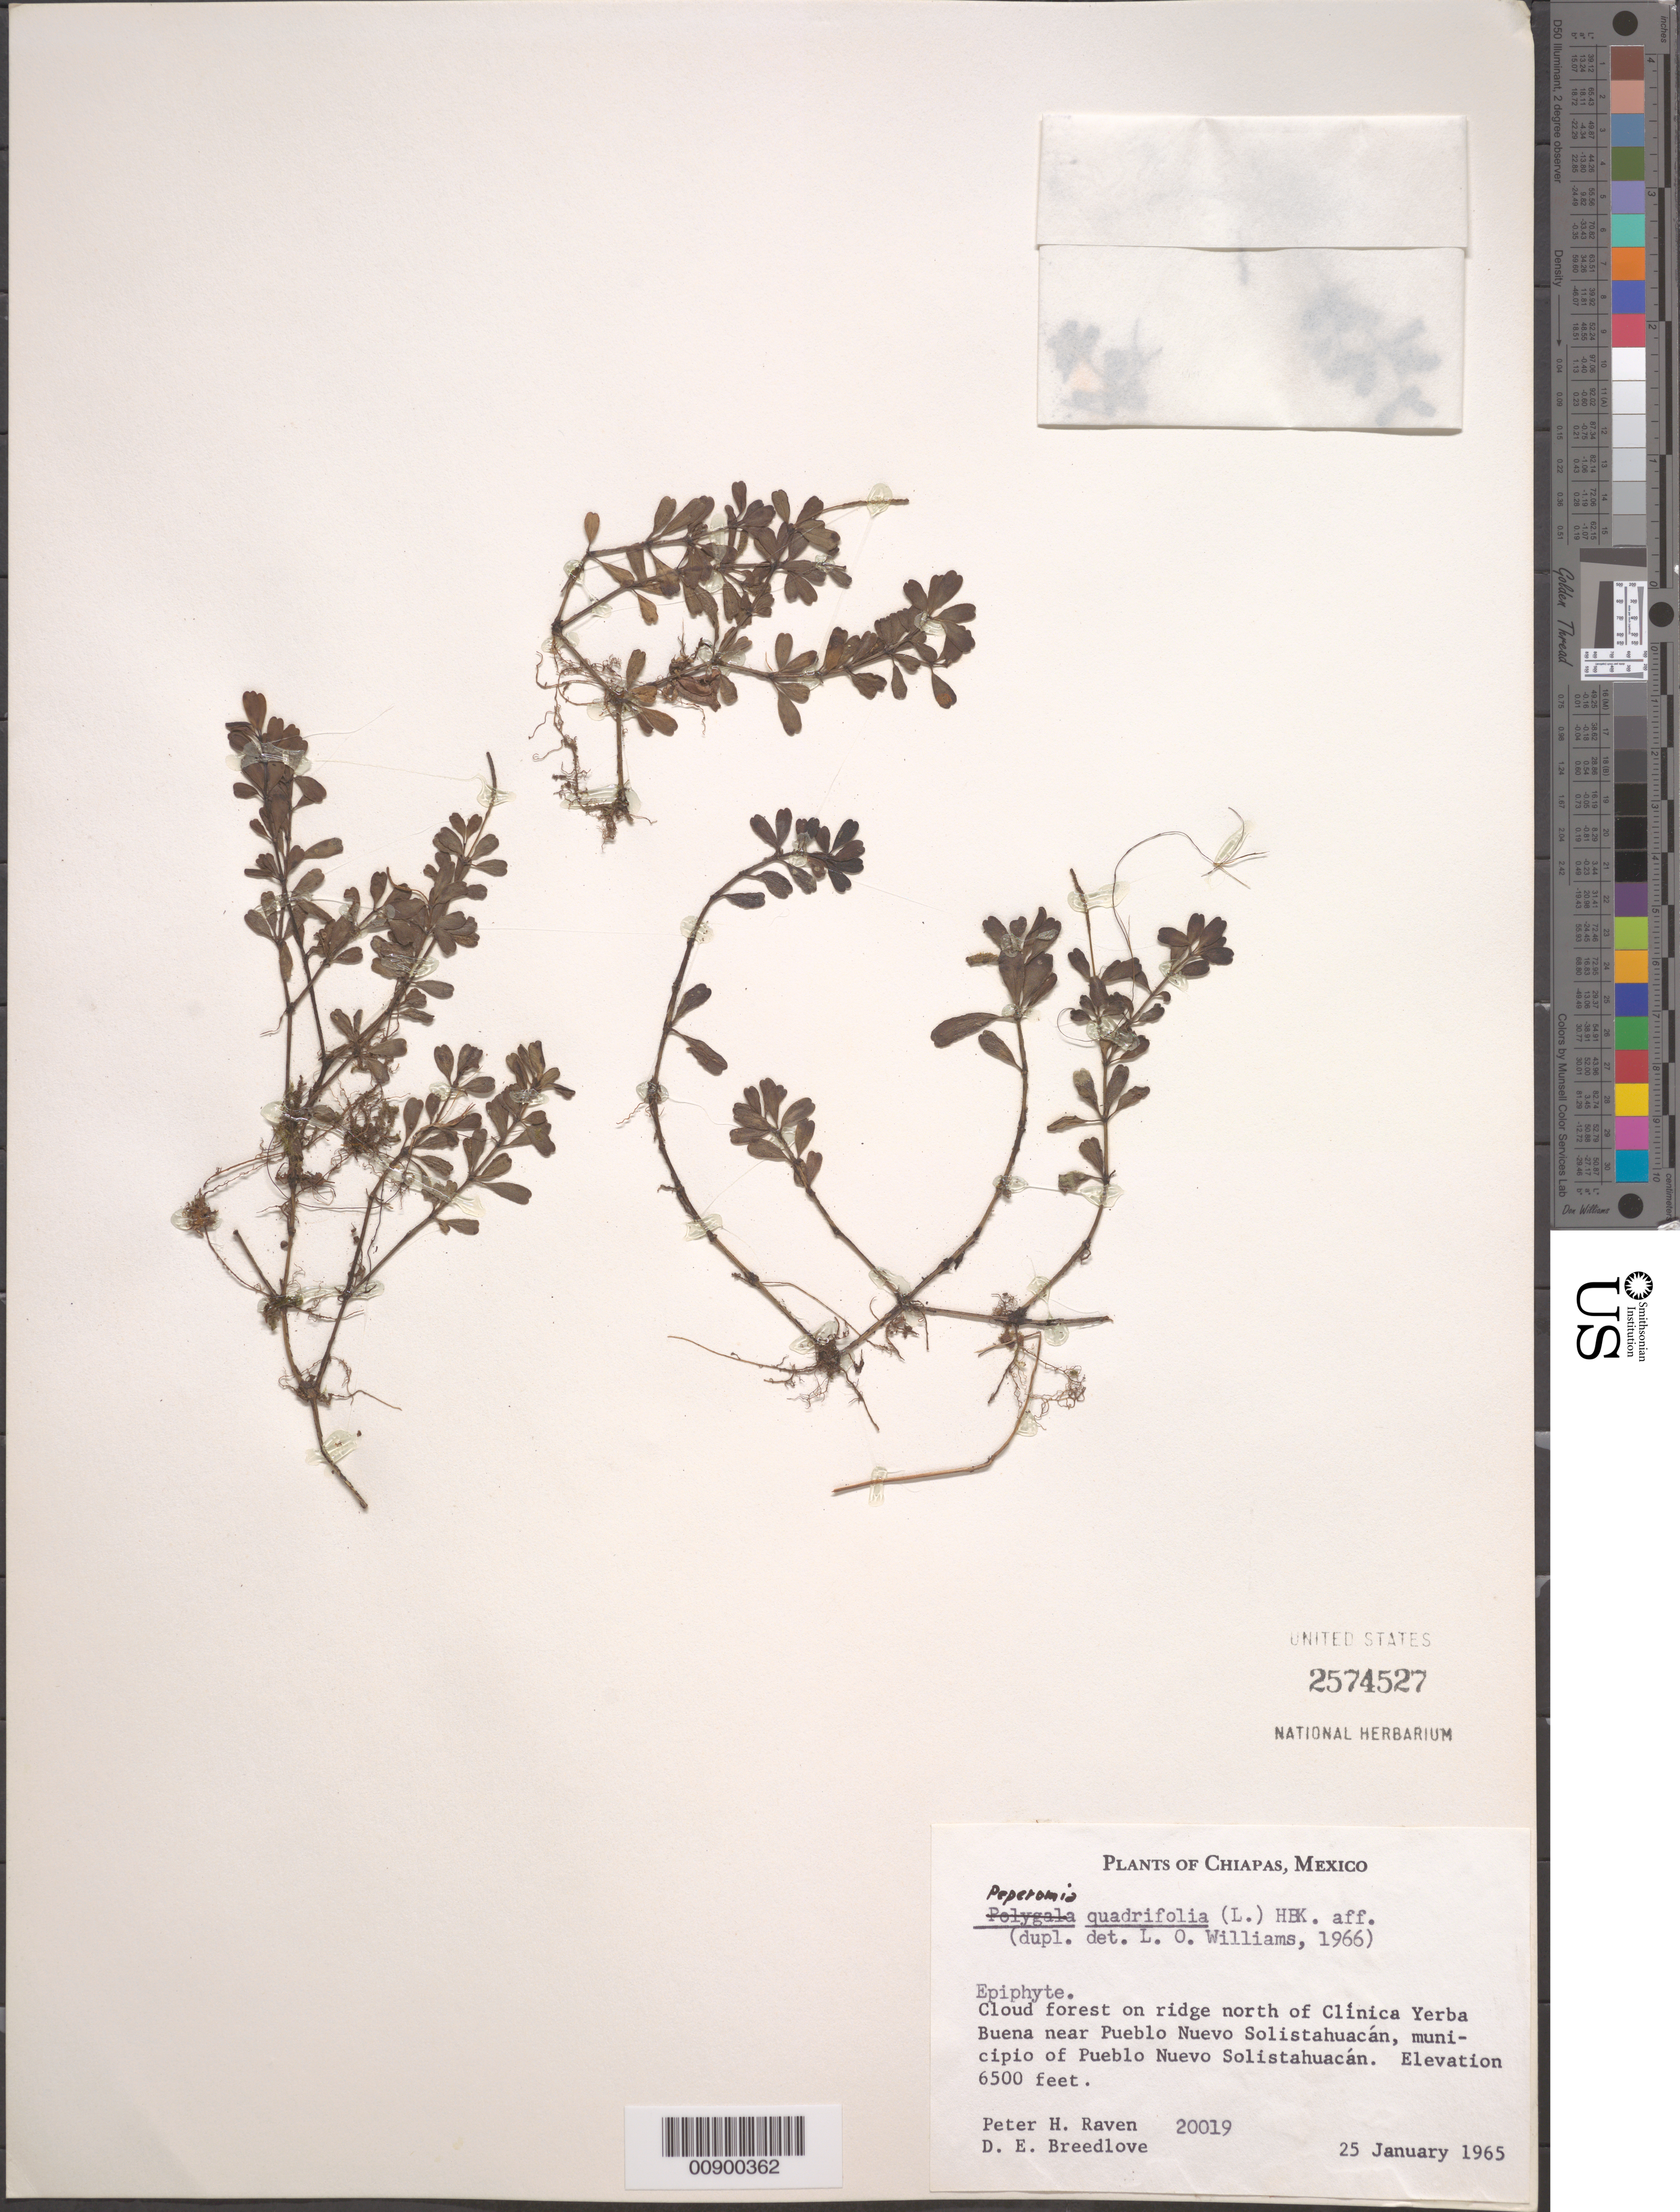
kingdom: Plantae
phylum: Tracheophyta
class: Magnoliopsida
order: Piperales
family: Piperaceae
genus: Peperomia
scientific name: Peperomia conocarpa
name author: Trel. in Yunck.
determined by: Jiménez, José Estaban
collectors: P. H. Raven & D. E. Breedlove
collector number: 20019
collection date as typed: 25 Jan 1965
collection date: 1965-01-25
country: Mexico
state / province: Chiapas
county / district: Pueblo Nuevo Solistahuacán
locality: On ridge north of Clínica Yerba Buena near Pueblo Nuevo Solistahuacán, municipio of Pueblo Nuevo Solistahuacán, Chiapas.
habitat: Cloud forest on ridge.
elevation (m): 1981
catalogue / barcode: US 2574527